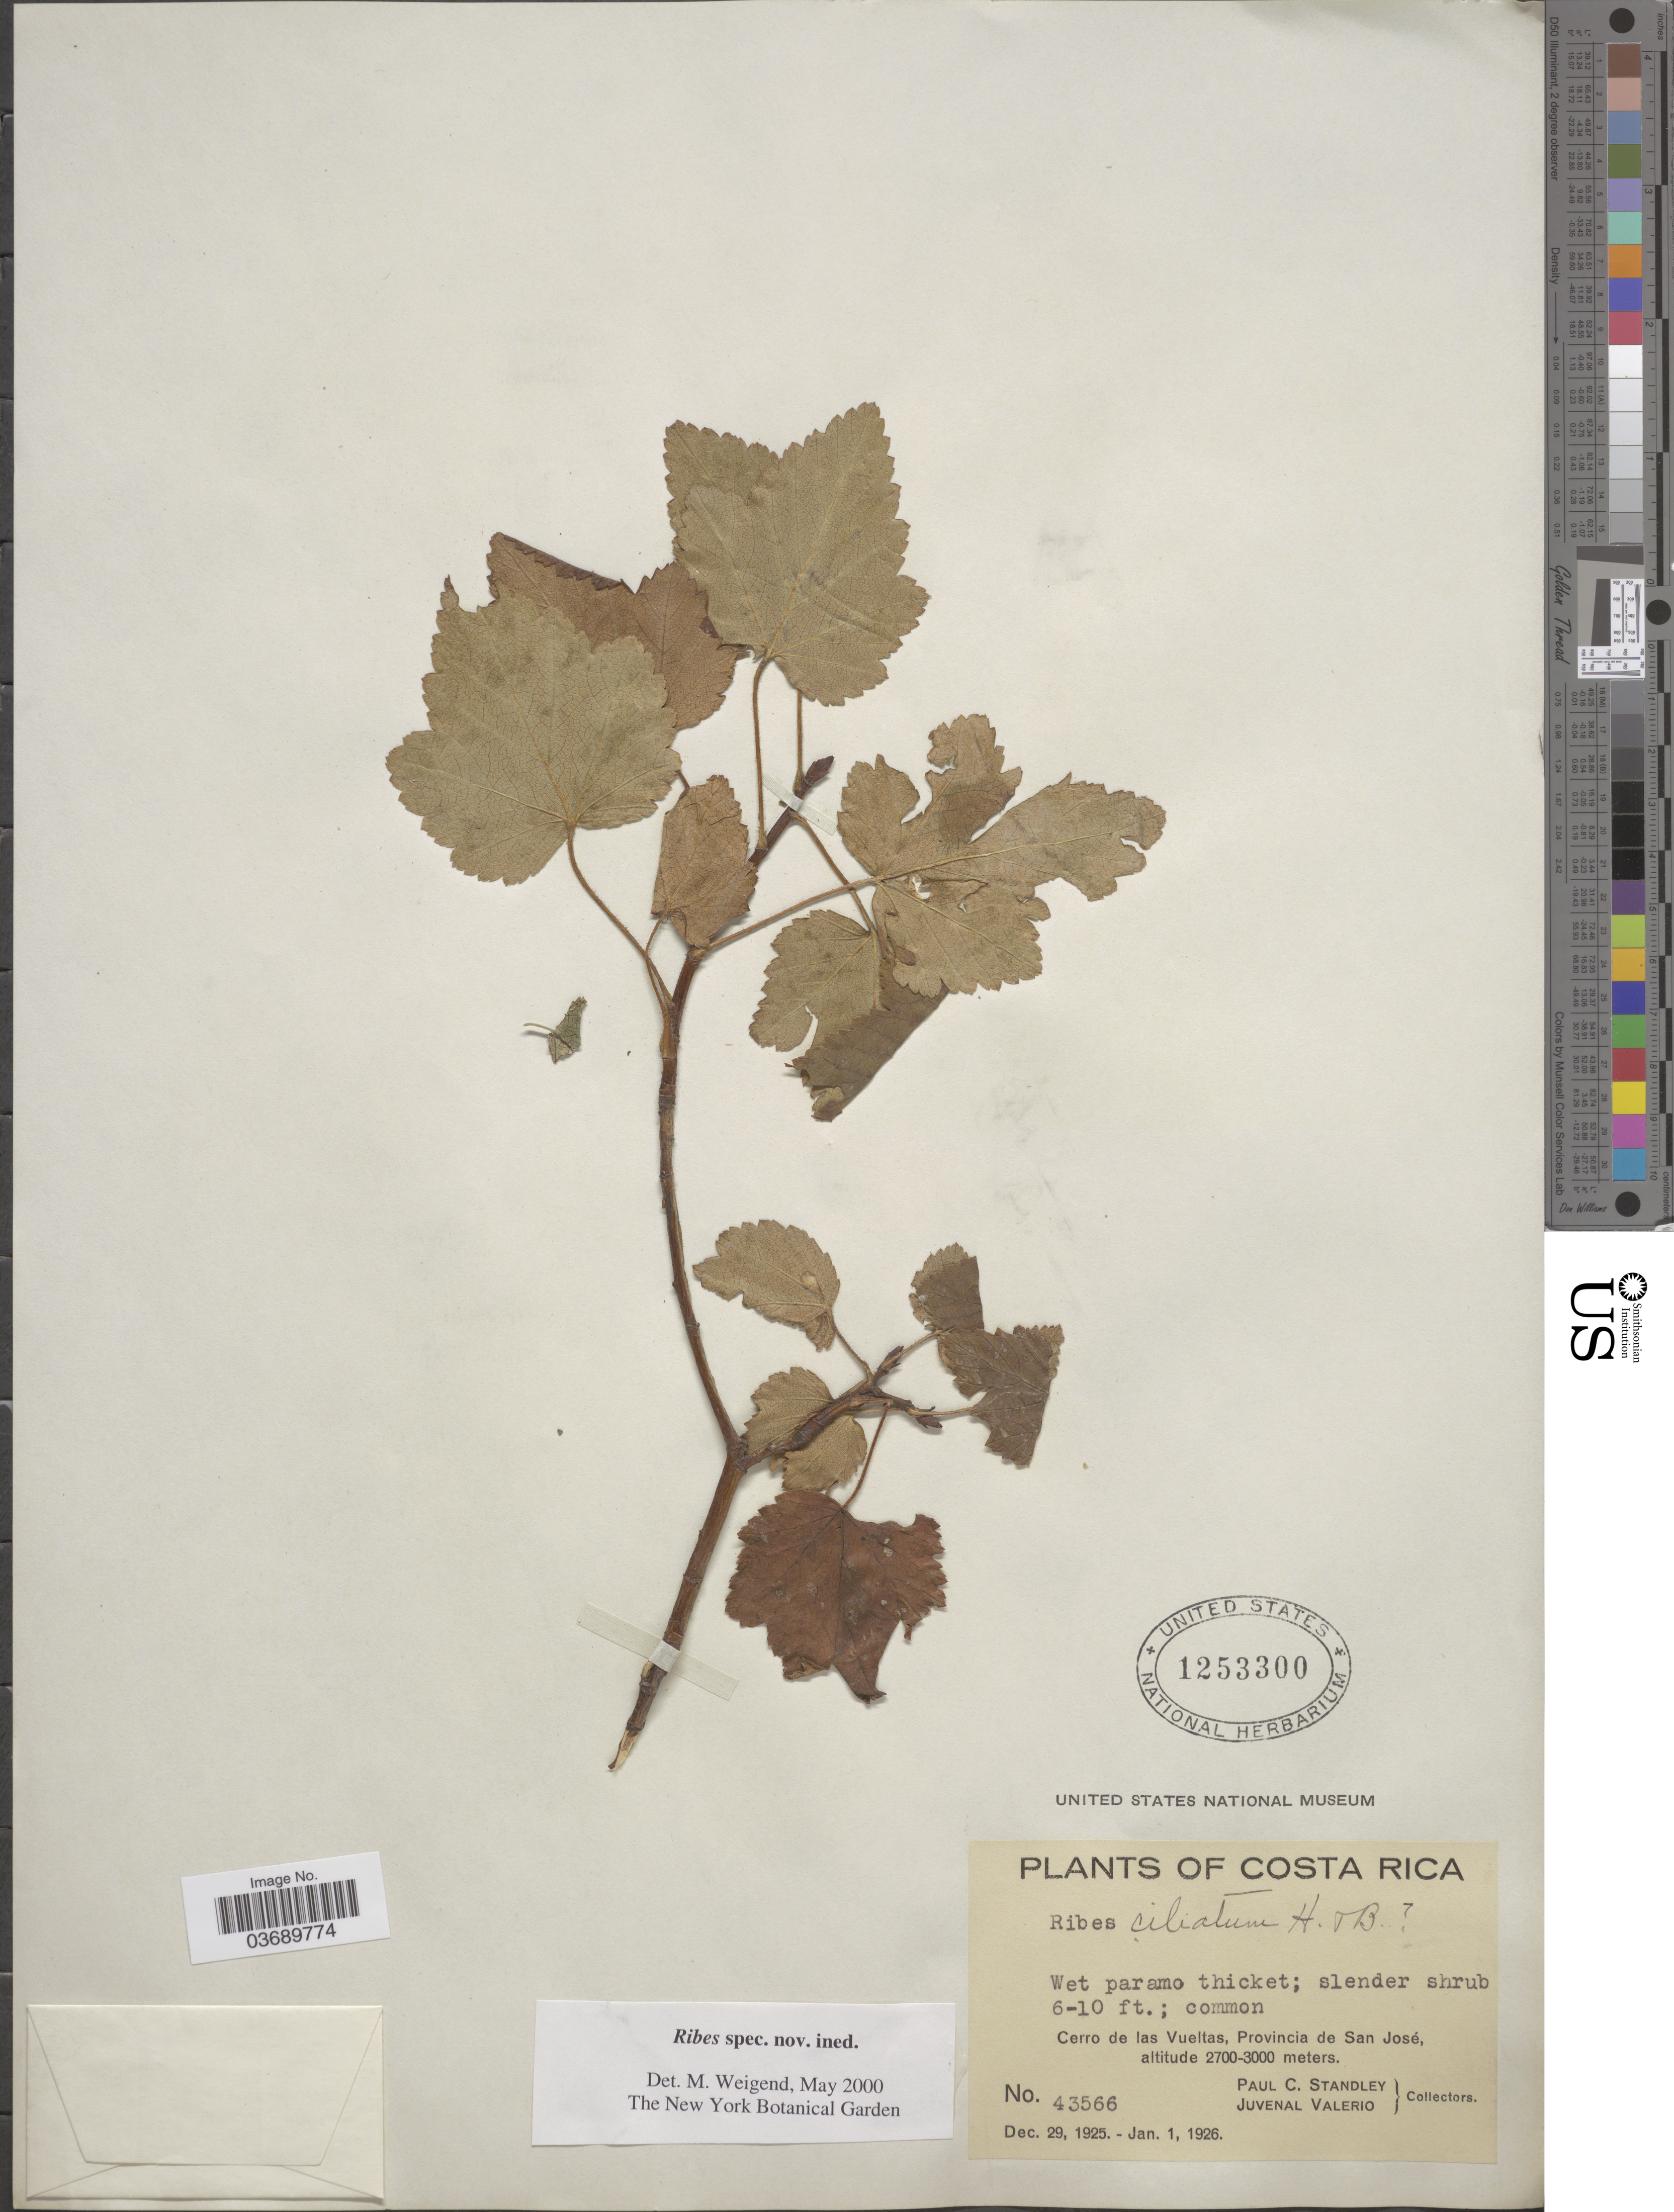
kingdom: Plantae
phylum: Tracheophyta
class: Magnoliopsida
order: Saxifragales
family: Grossulariaceae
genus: Ribes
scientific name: Ribes sp.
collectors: P. C. Standley & J. Valerio R.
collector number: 43566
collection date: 1925-12-29/1926-01-01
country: Costa Rica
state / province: San José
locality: Cerro de las Vueltas, Provincia de San José.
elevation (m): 2700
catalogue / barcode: US 1253300